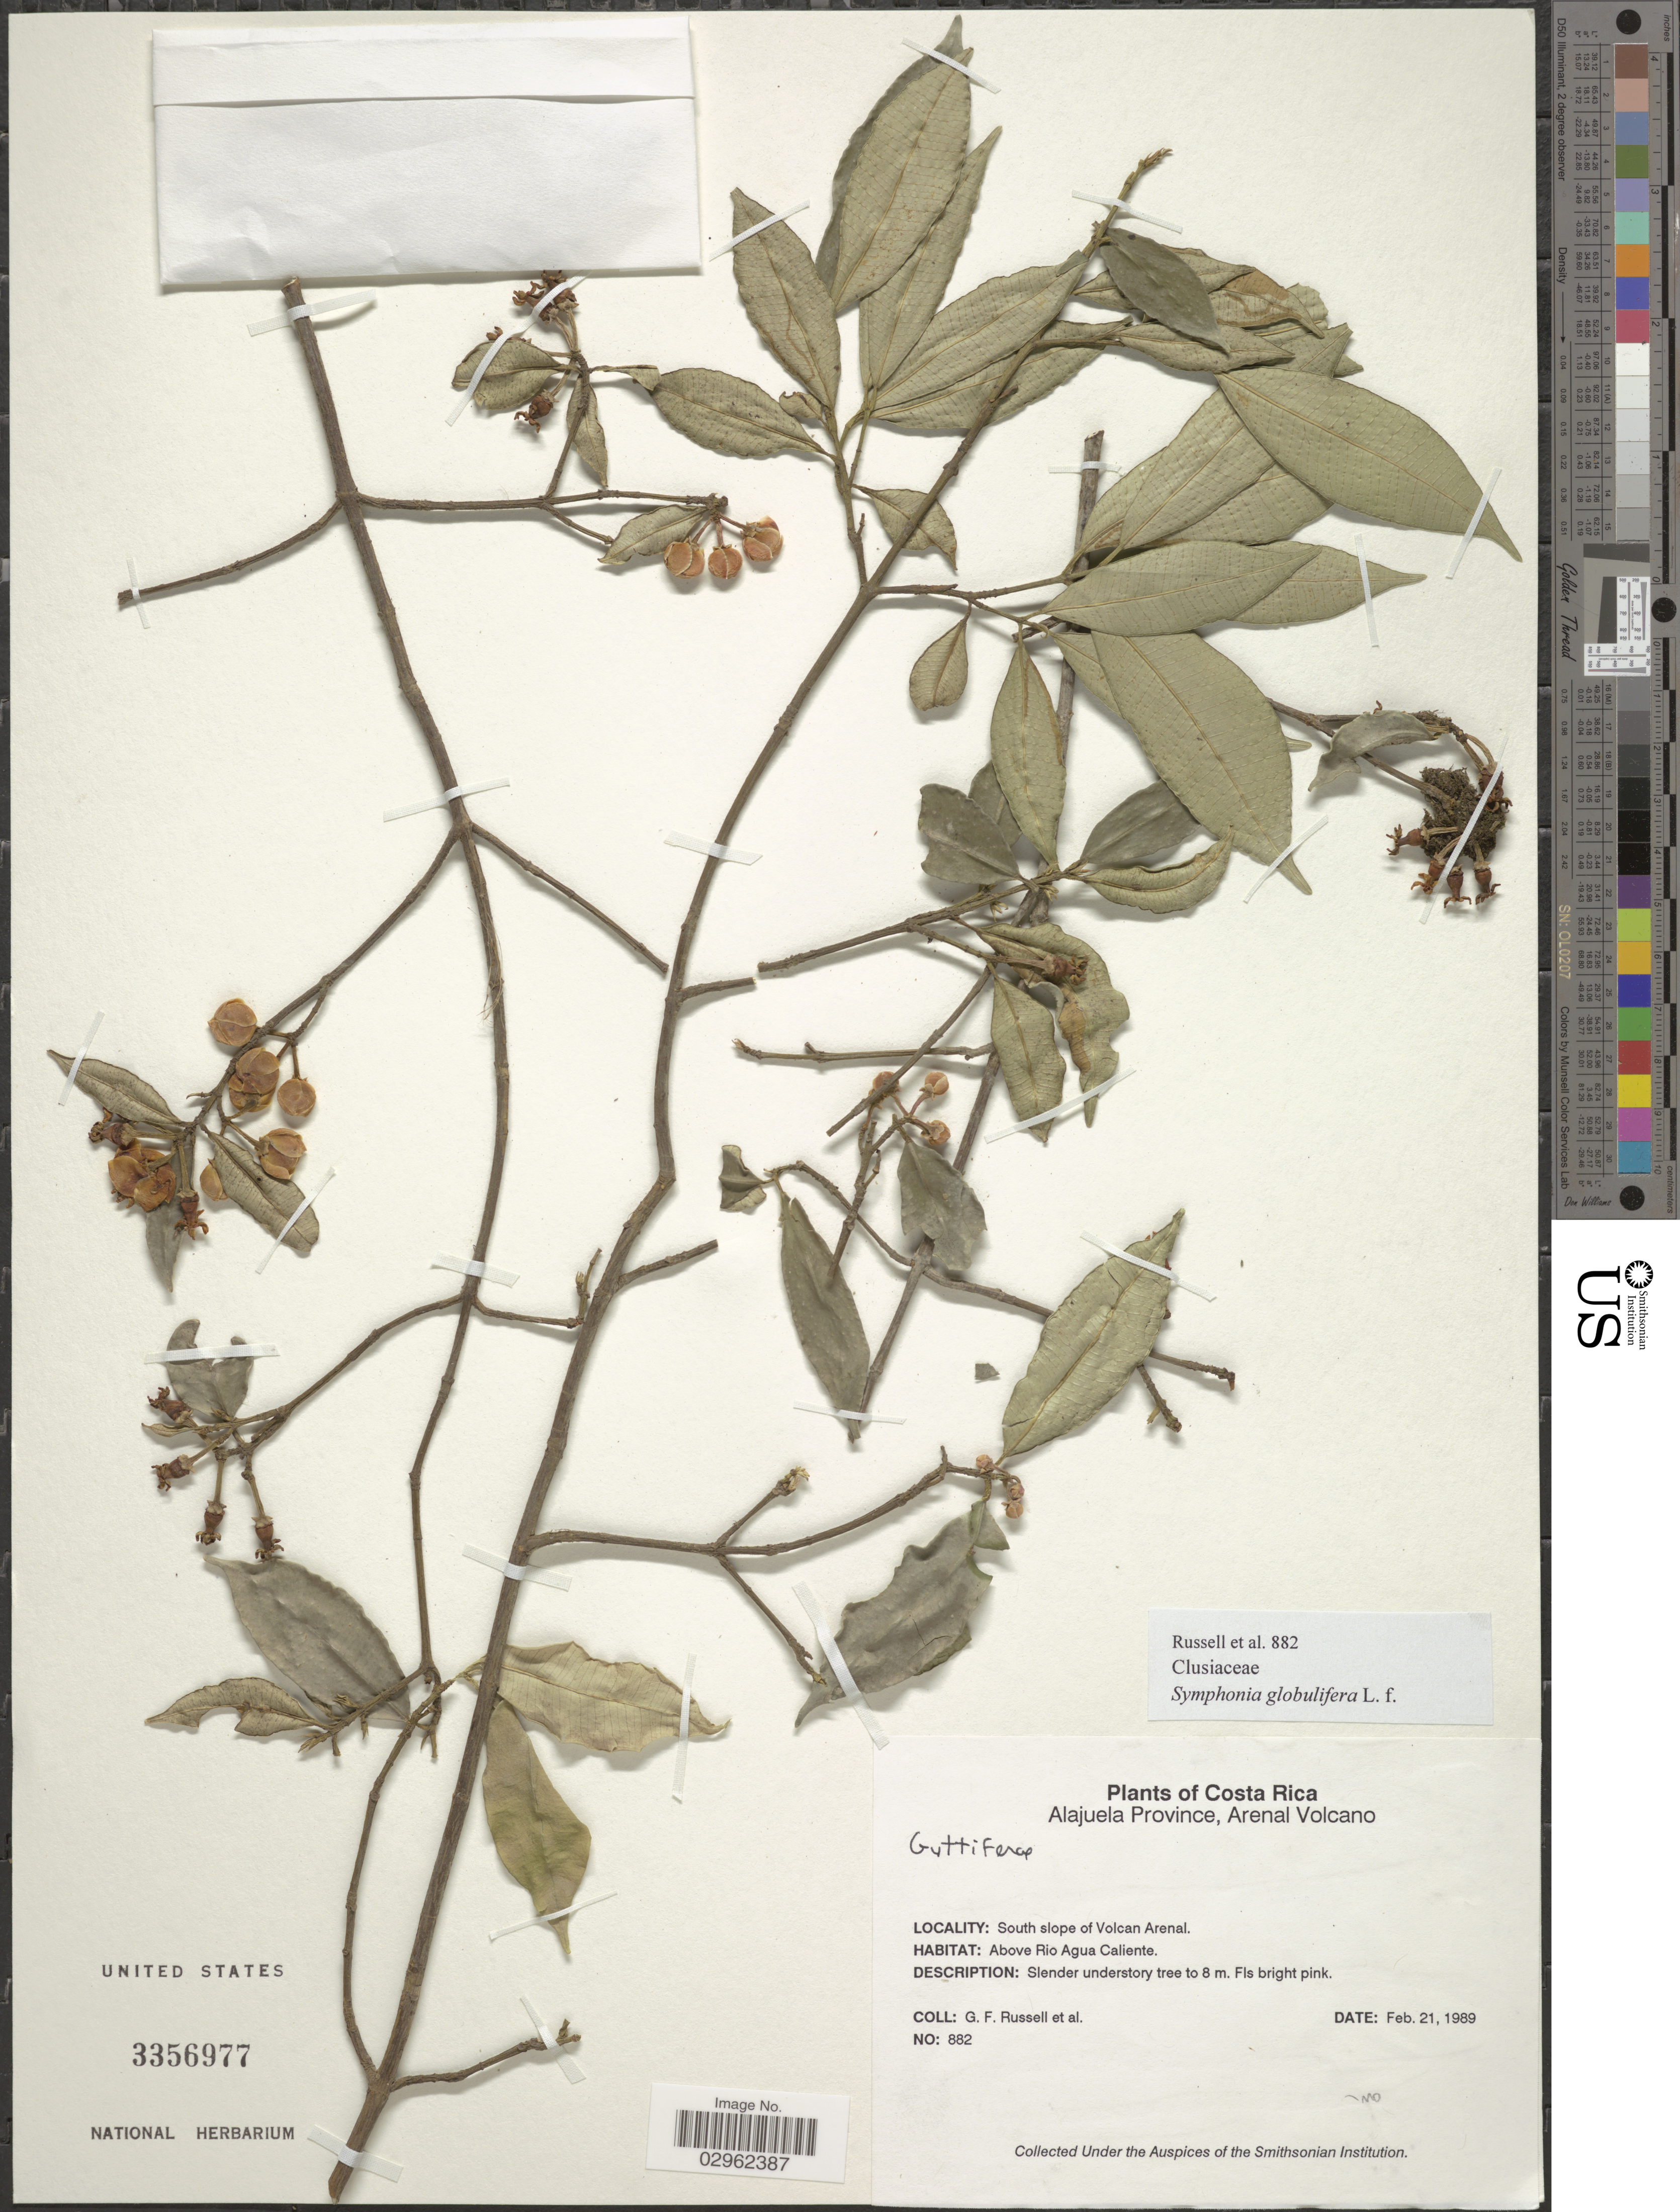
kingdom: Plantae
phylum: Tracheophyta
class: Magnoliopsida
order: Malpighiales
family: Clusiaceae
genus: Symphonia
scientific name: Symphonia globulifera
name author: L. f.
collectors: G. Russell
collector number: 882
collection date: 1989-02-21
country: Costa Rica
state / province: Alajuela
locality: Alajuela Province, Arenal Volcano. South slope of Volcan Arenal. Above Rio Agua Caliente.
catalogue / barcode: US 3356977